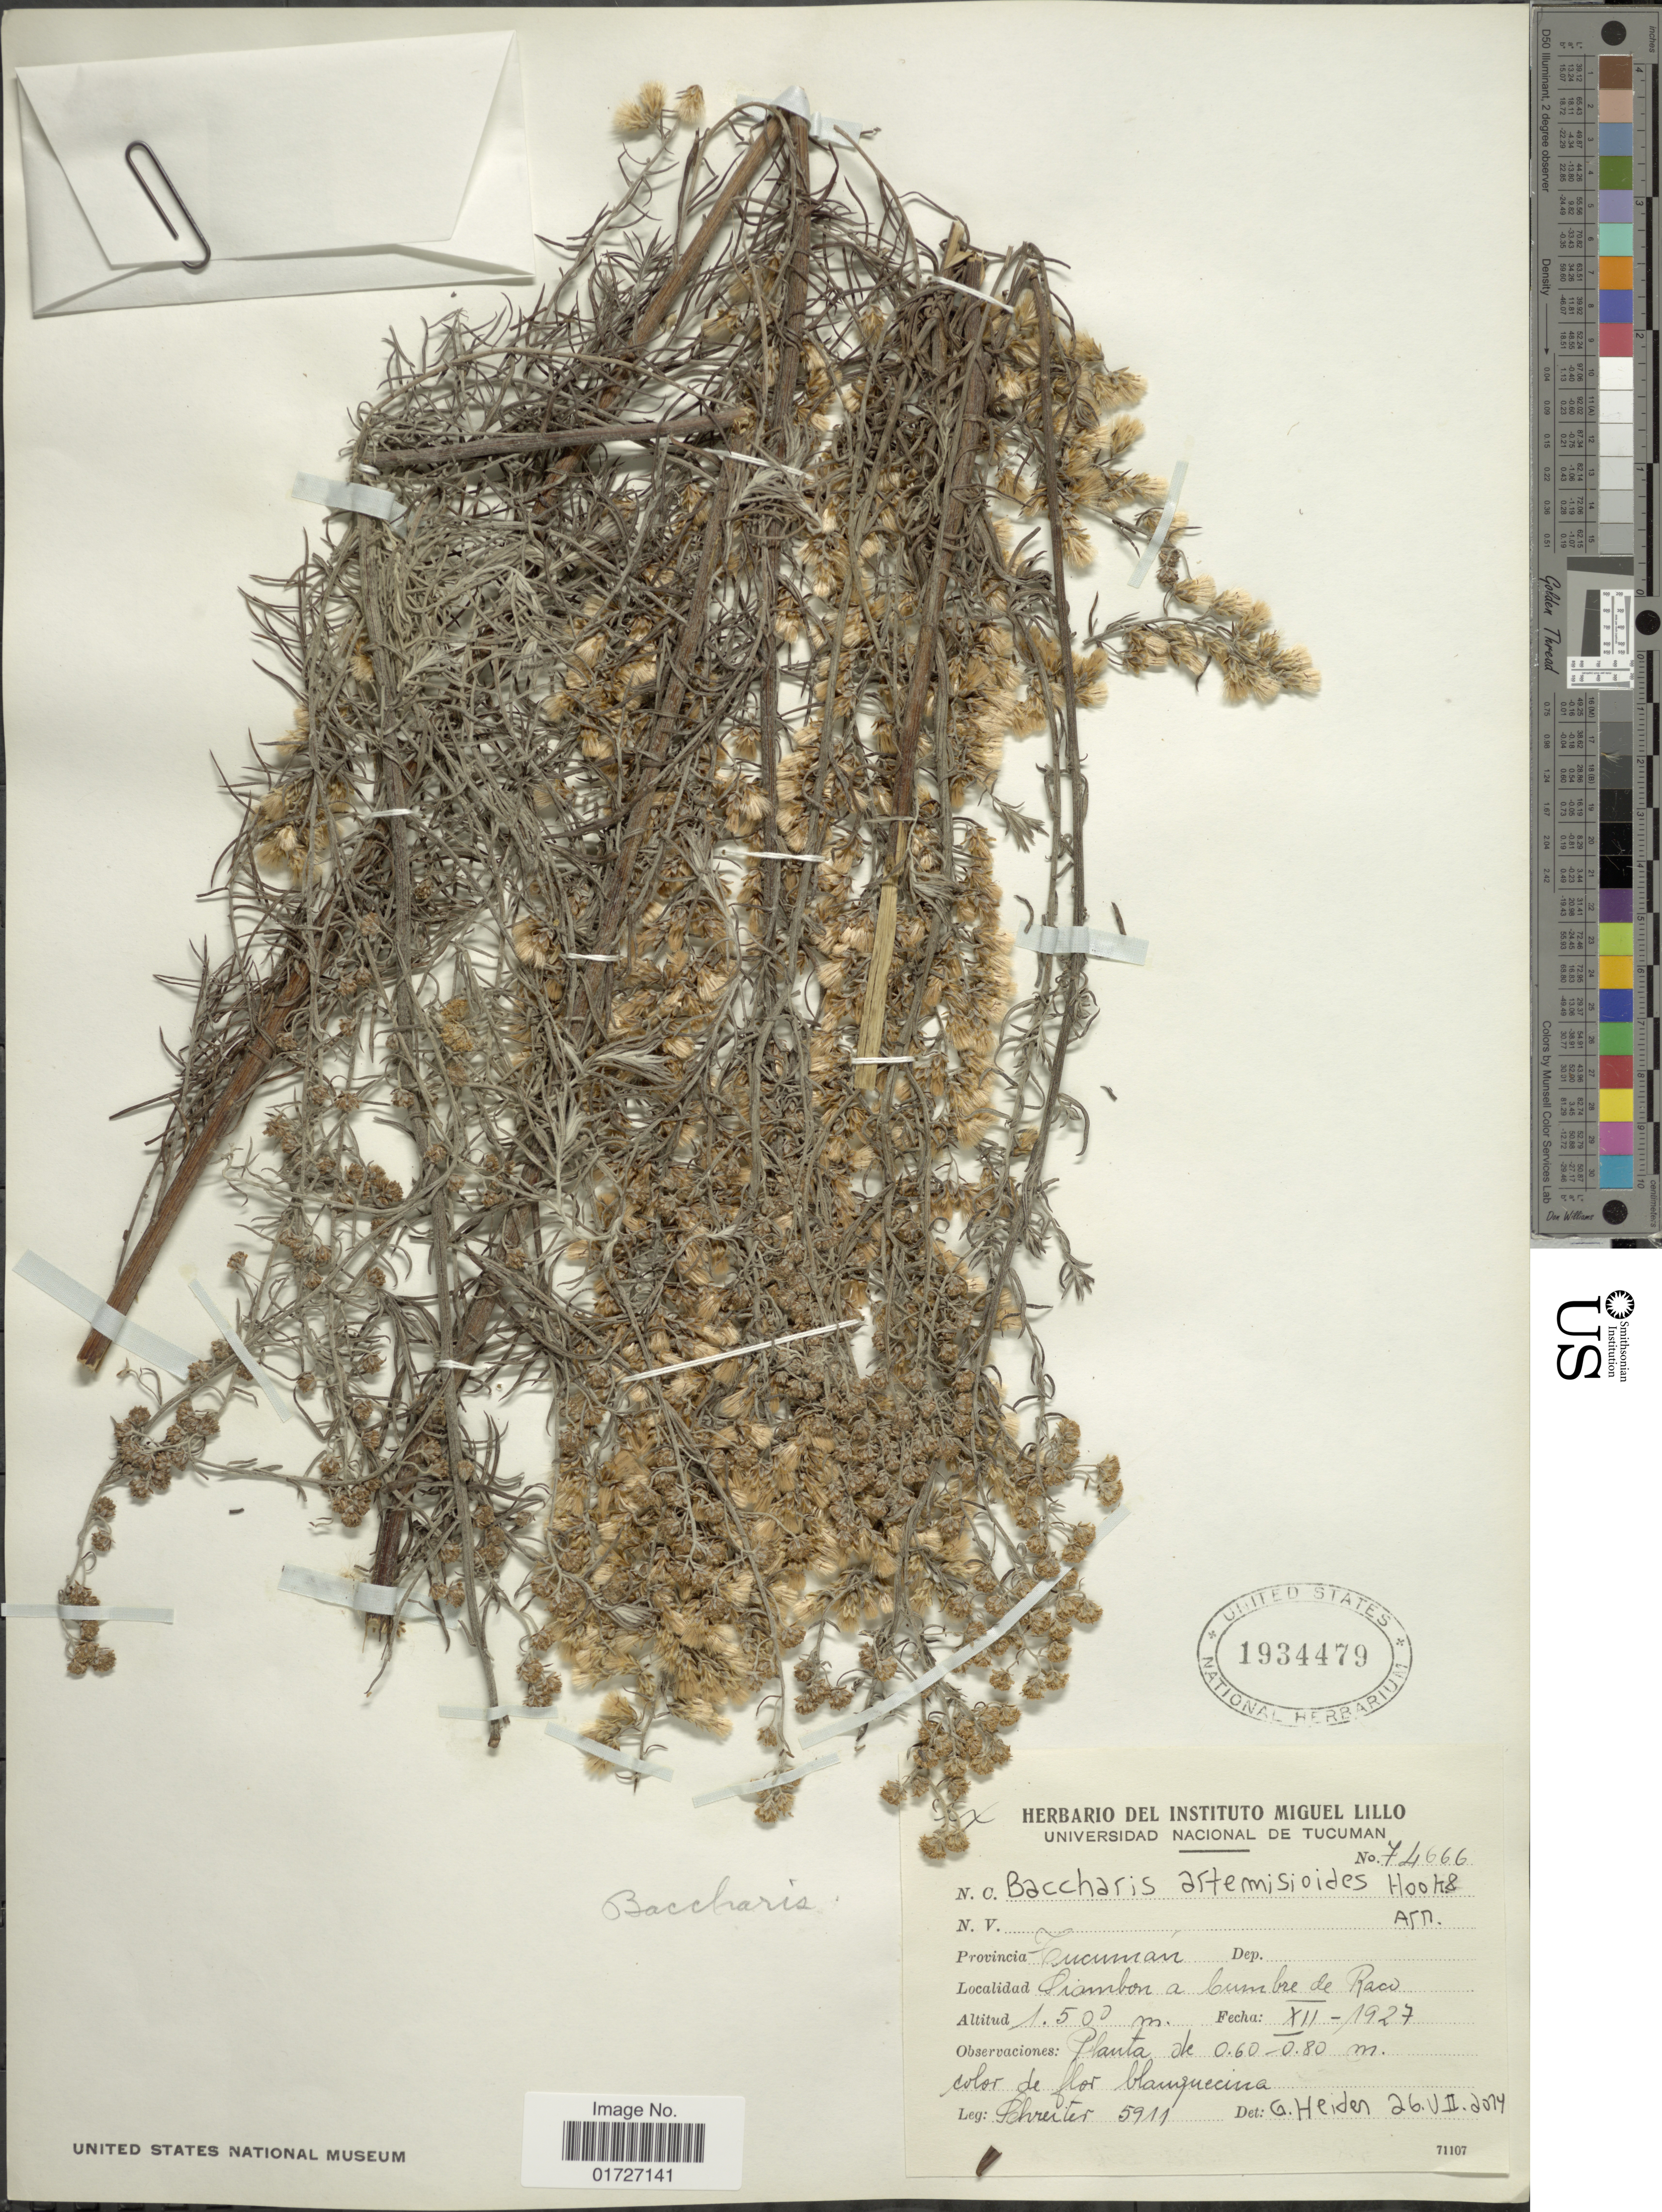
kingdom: Plantae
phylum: Tracheophyta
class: Magnoliopsida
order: Asterales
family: Asteraceae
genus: Baccharis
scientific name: Baccharis artemisioides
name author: Hook. & Arn.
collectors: -. Schreiter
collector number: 5911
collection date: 1927-12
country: Argentina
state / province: Tucuman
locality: Siambon a Cumbre de Raco.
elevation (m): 1500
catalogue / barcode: US 1934479